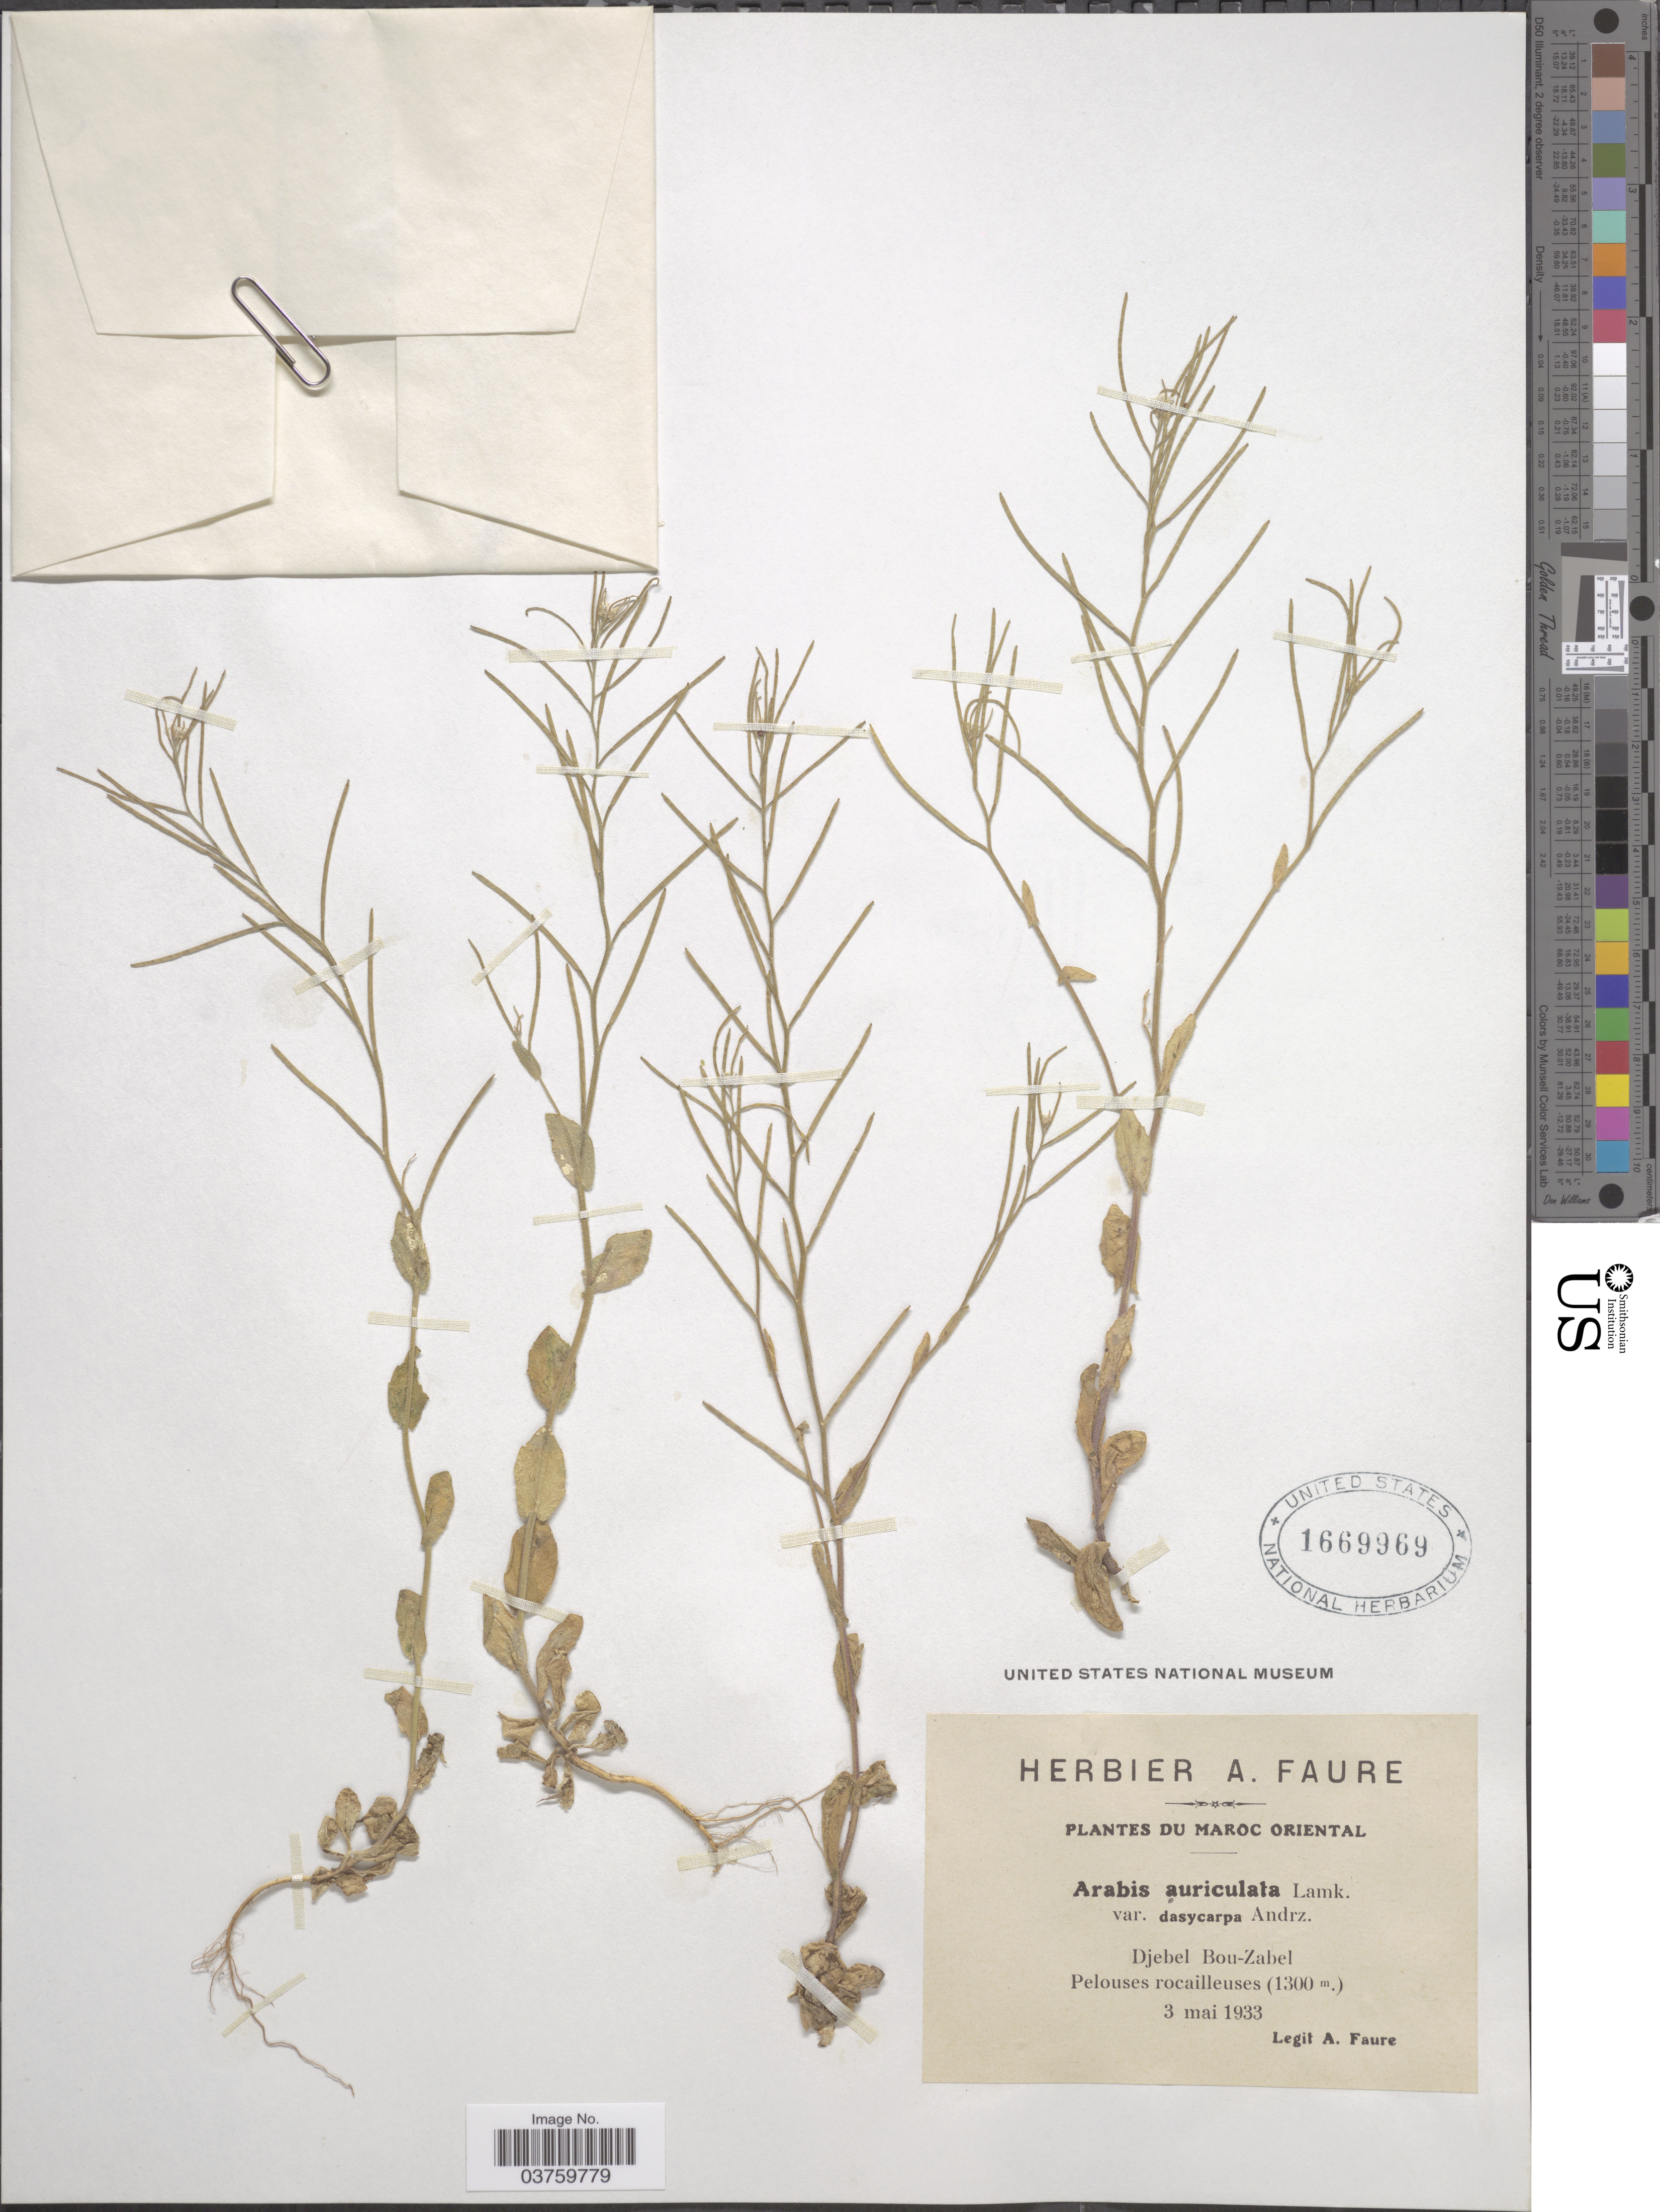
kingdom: Plantae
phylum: Tracheophyta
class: Magnoliopsida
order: Brassicales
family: Brassicaceae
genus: Arabis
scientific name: Arabis auriculata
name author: Lam.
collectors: A. Faure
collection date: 1933-05-03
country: Morocco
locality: Maroc Oriental. Djebel Bou-Zabel. Pelouses rocailleuses.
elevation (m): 1300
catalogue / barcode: US 1669969